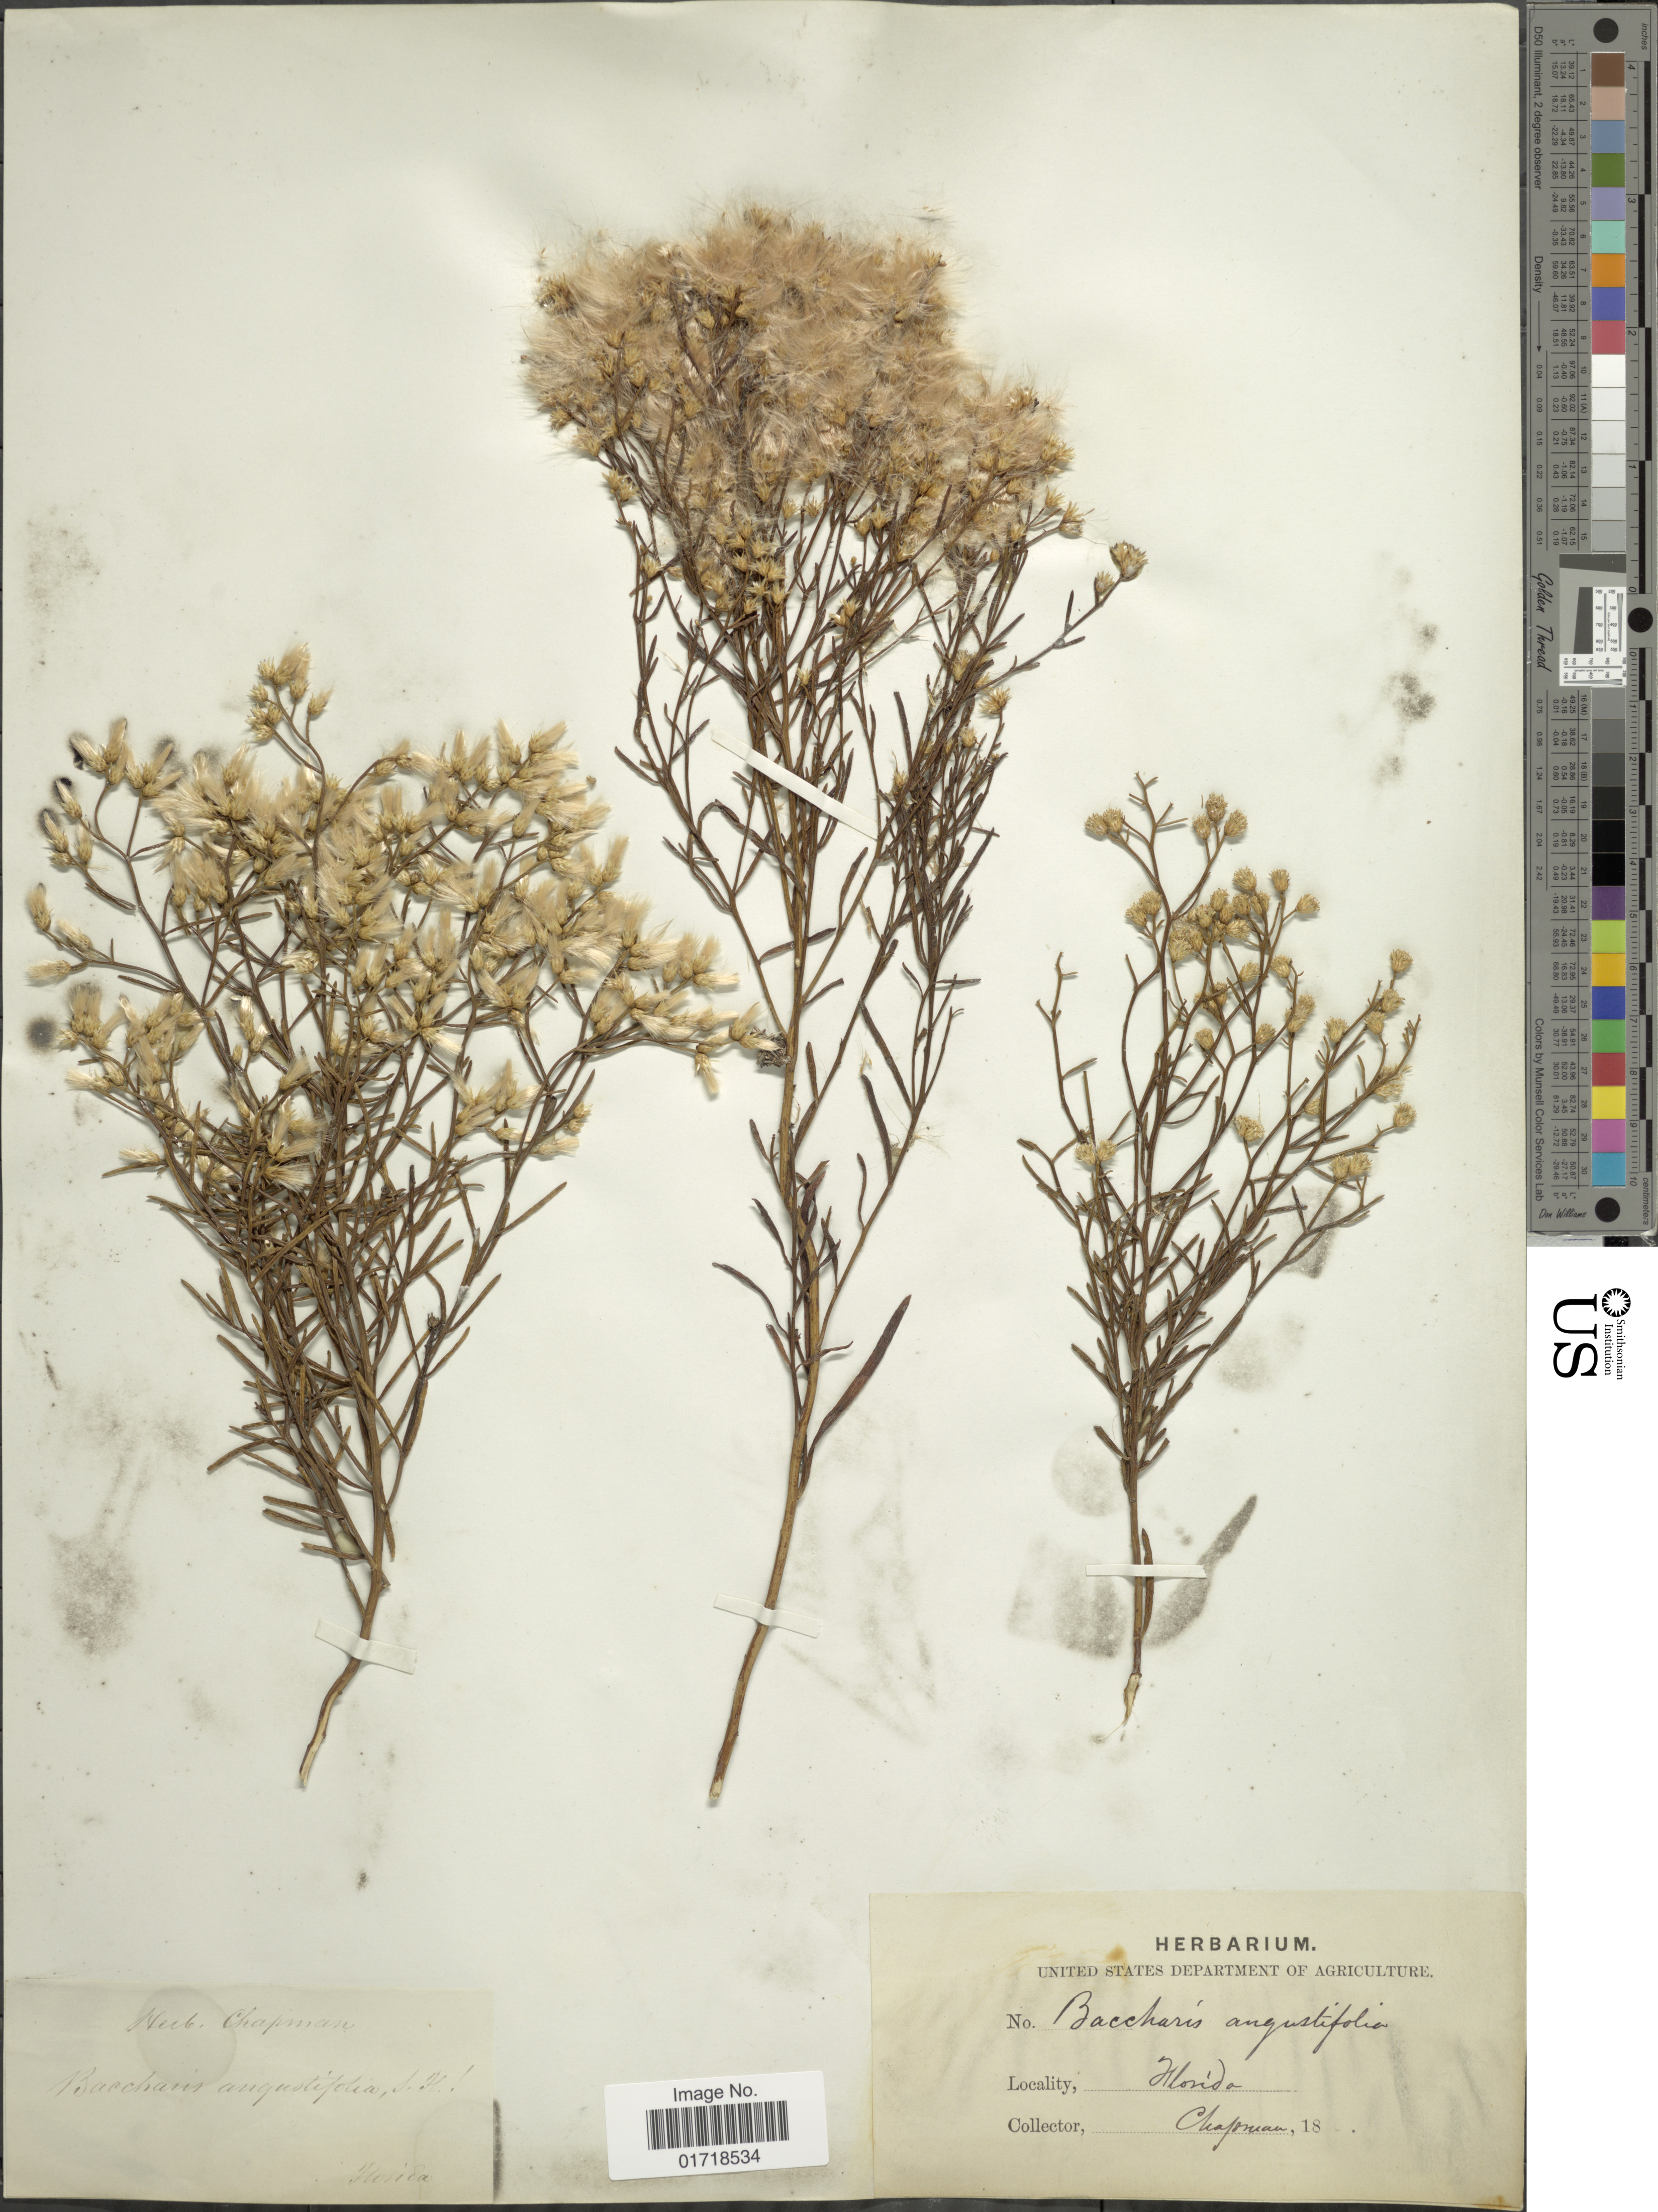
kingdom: Plantae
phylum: Tracheophyta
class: Magnoliopsida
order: Asterales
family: Asteraceae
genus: Baccharis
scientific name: Baccharis angustifolia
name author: Michx.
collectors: A. Chapman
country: United States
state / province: Florida